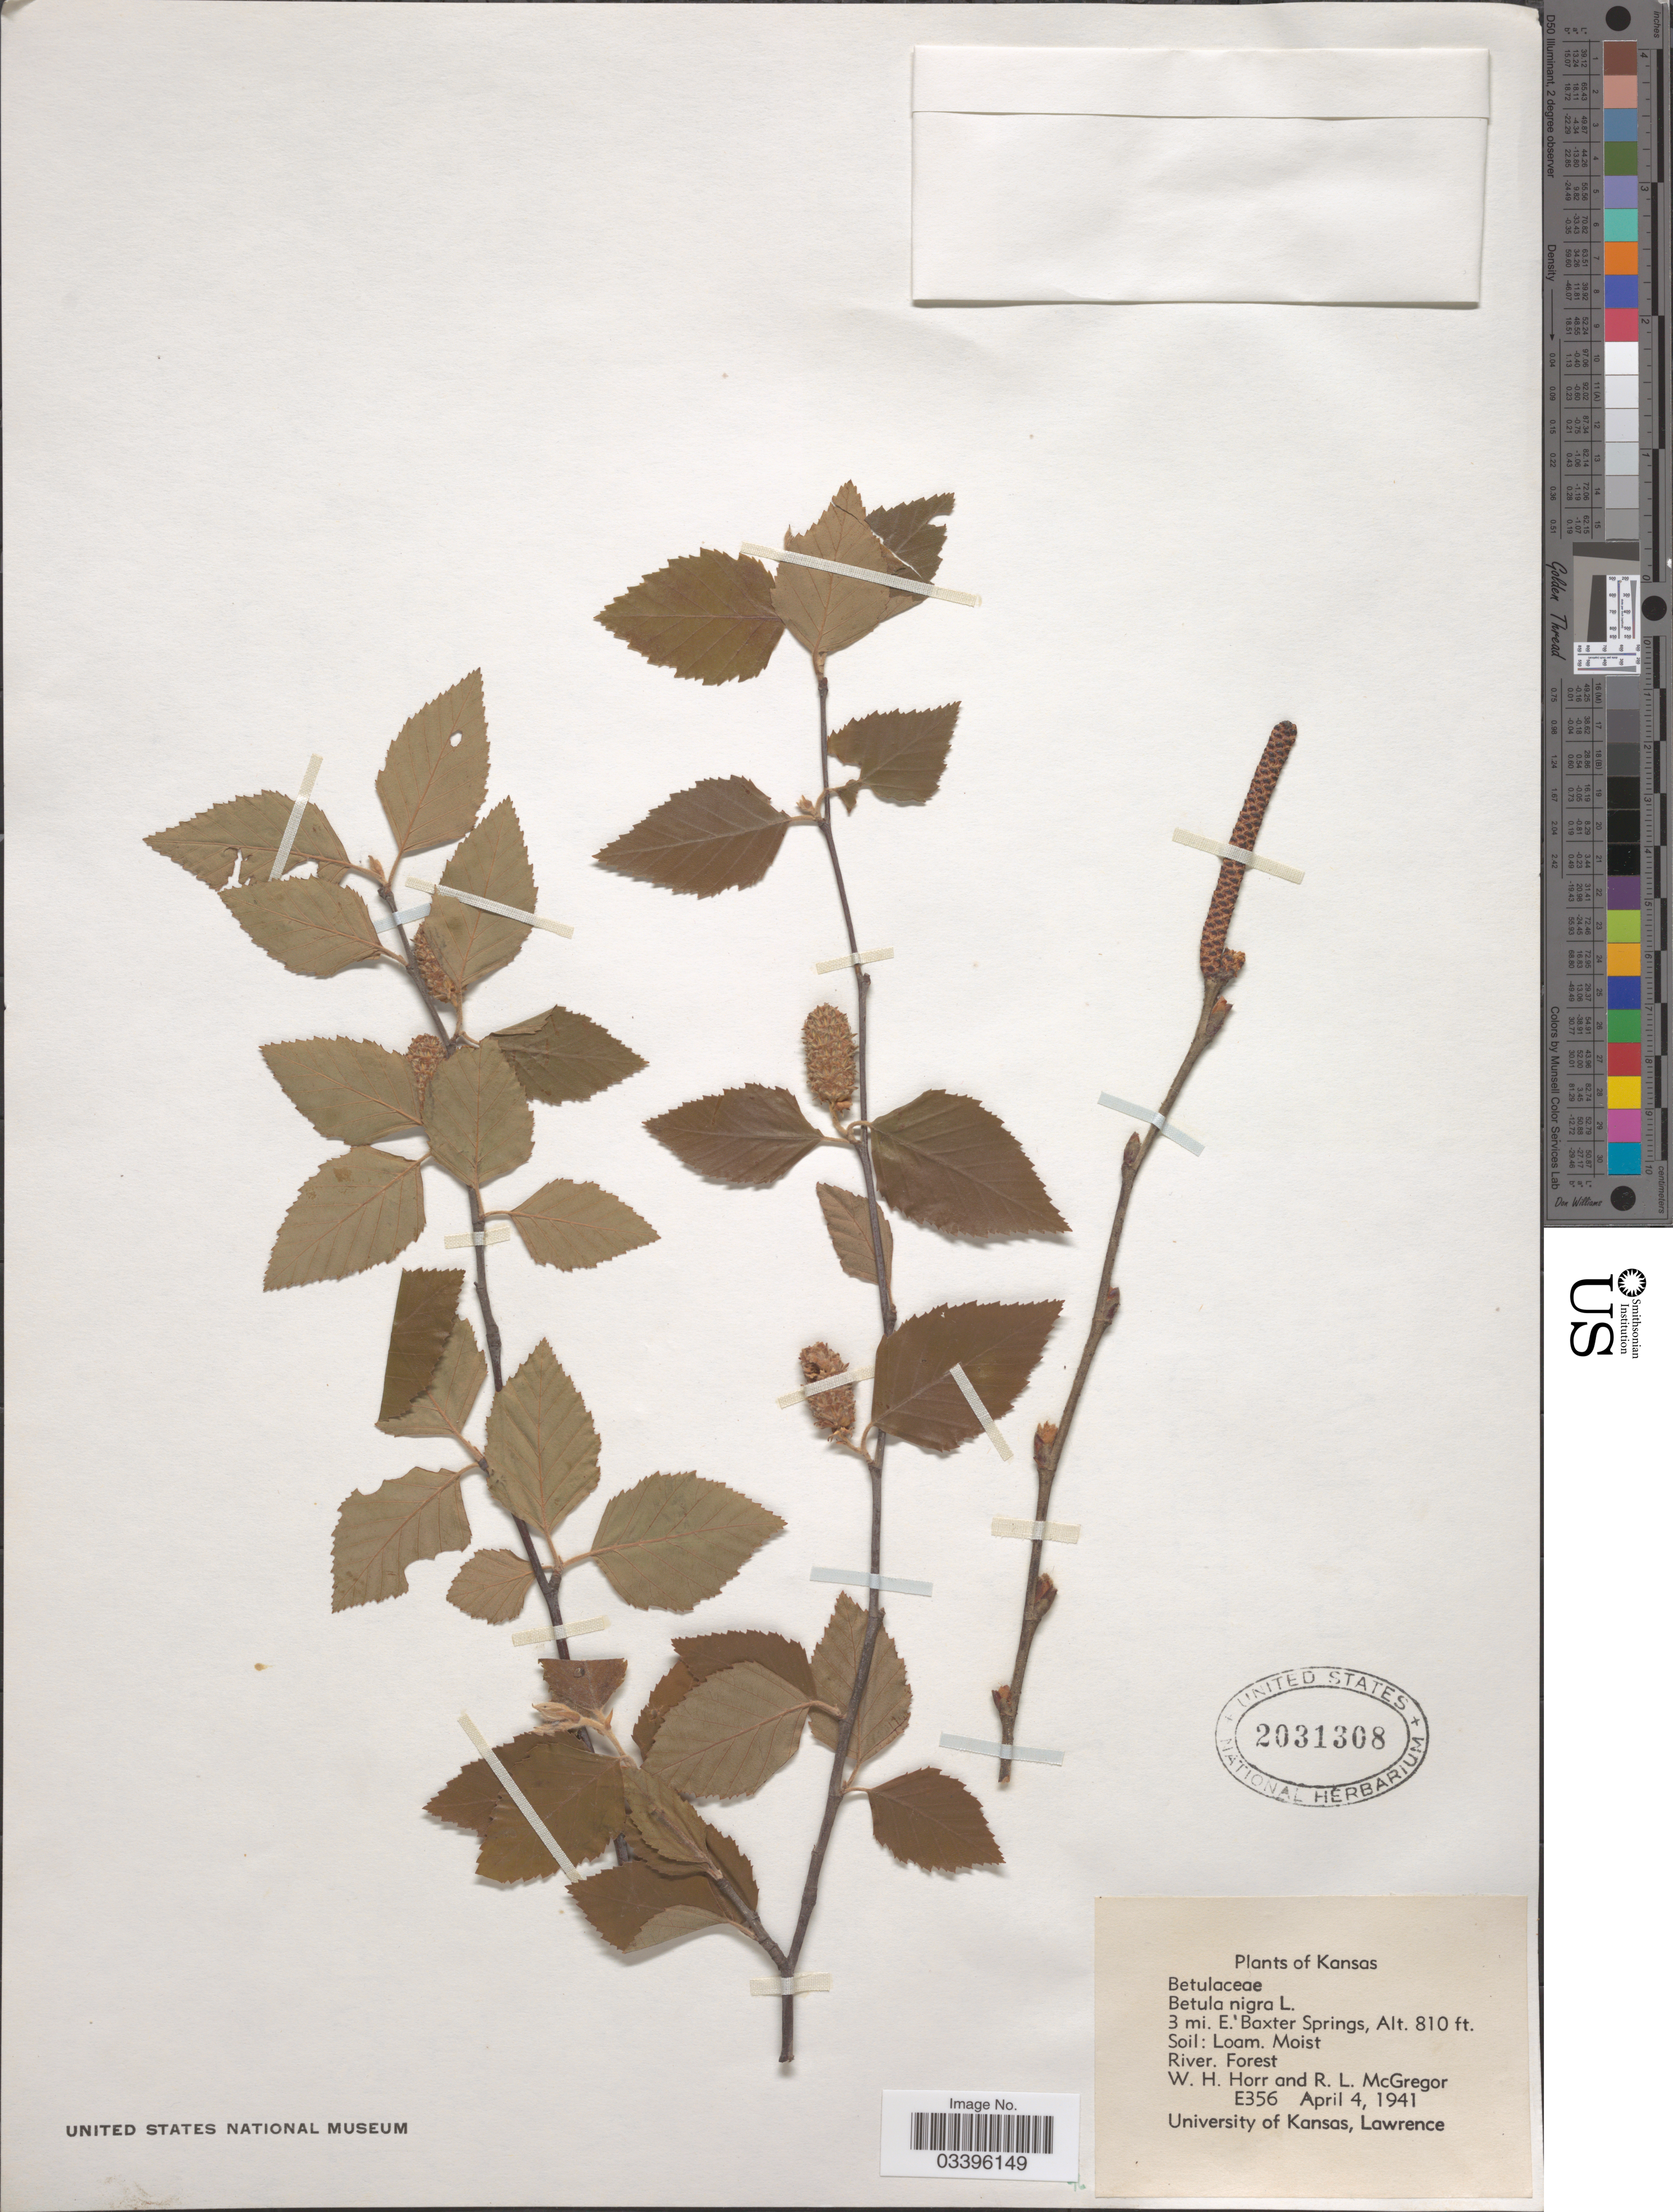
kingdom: Plantae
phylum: Tracheophyta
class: Magnoliopsida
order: Fagales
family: Betulaceae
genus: Betula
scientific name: Betula nigra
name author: L.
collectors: W. H. Horr & R. McGregor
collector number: E356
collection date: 1941-04-04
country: United States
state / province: Kansas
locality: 3 mi. E. Baxter Springs.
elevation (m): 247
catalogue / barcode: US 2031308